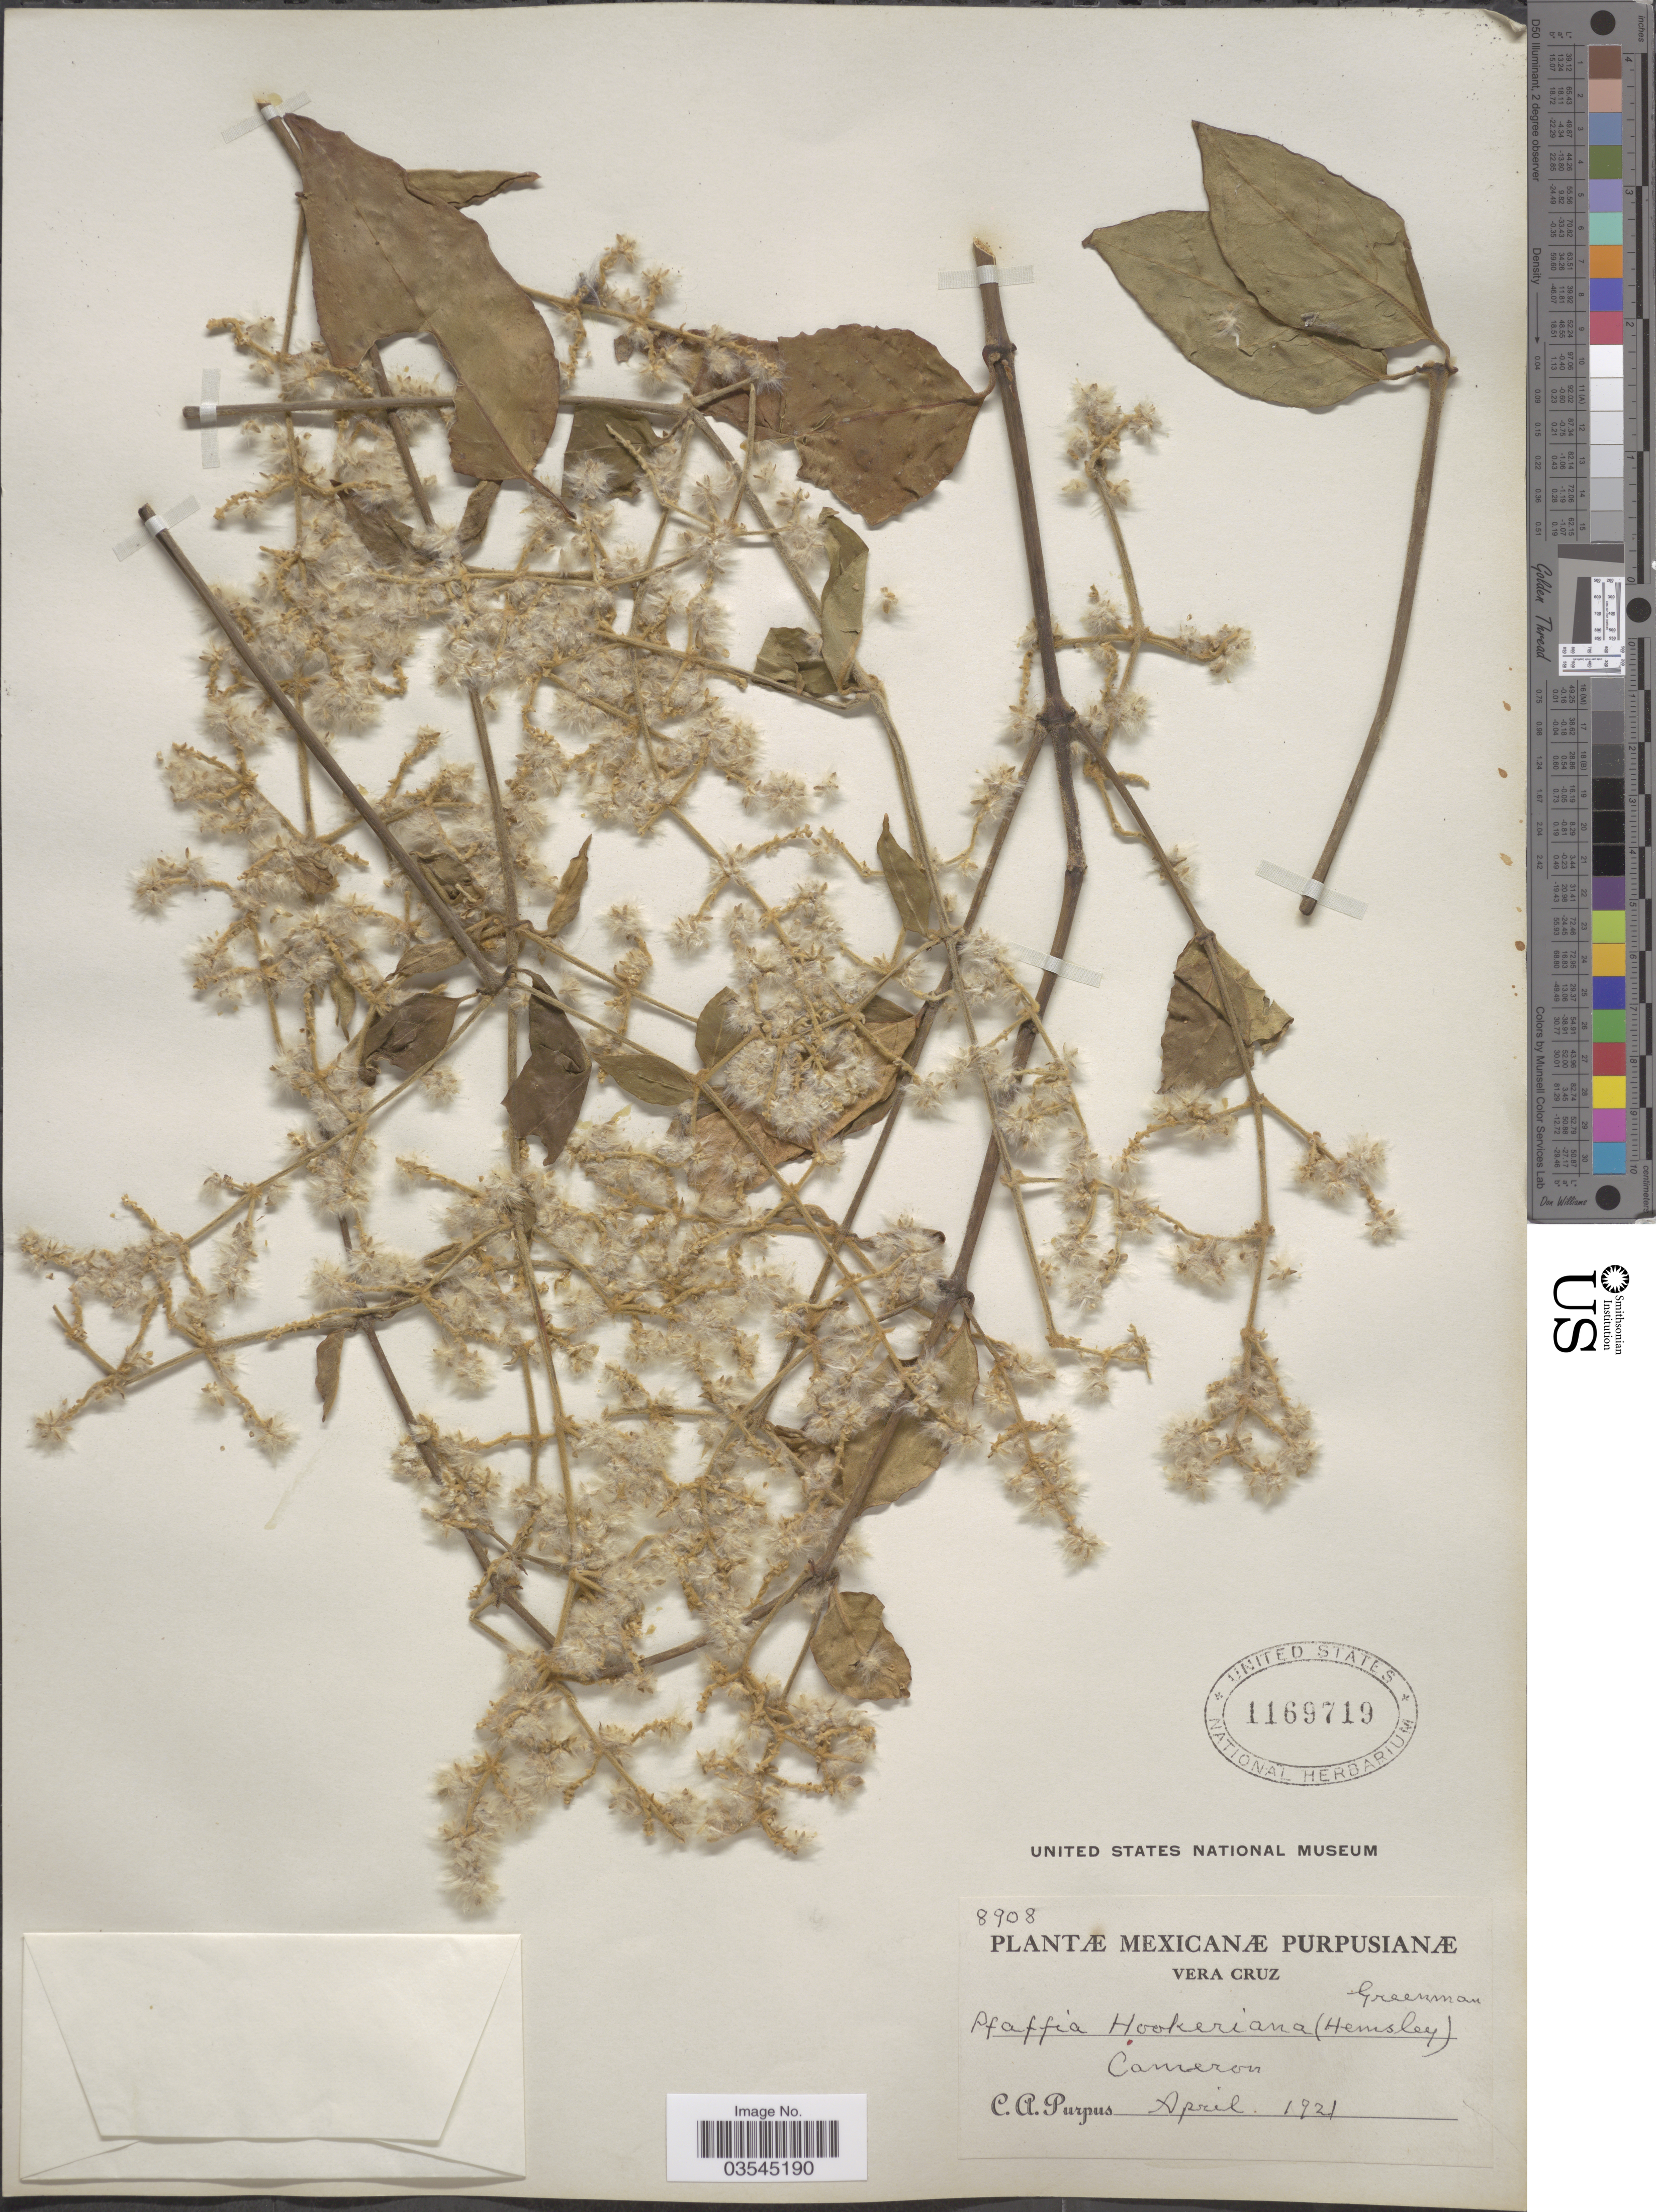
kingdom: Plantae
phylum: Tracheophyta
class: Magnoliopsida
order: Caryophyllales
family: Amaranthaceae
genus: Pfaffia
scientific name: Pfaffia hookeriana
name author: (Hemsl.) Greenm.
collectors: C. A. Purpus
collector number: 8908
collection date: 1921-04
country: Mexico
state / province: Veracruz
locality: Vera Cruz. Cameron.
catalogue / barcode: US 1169719